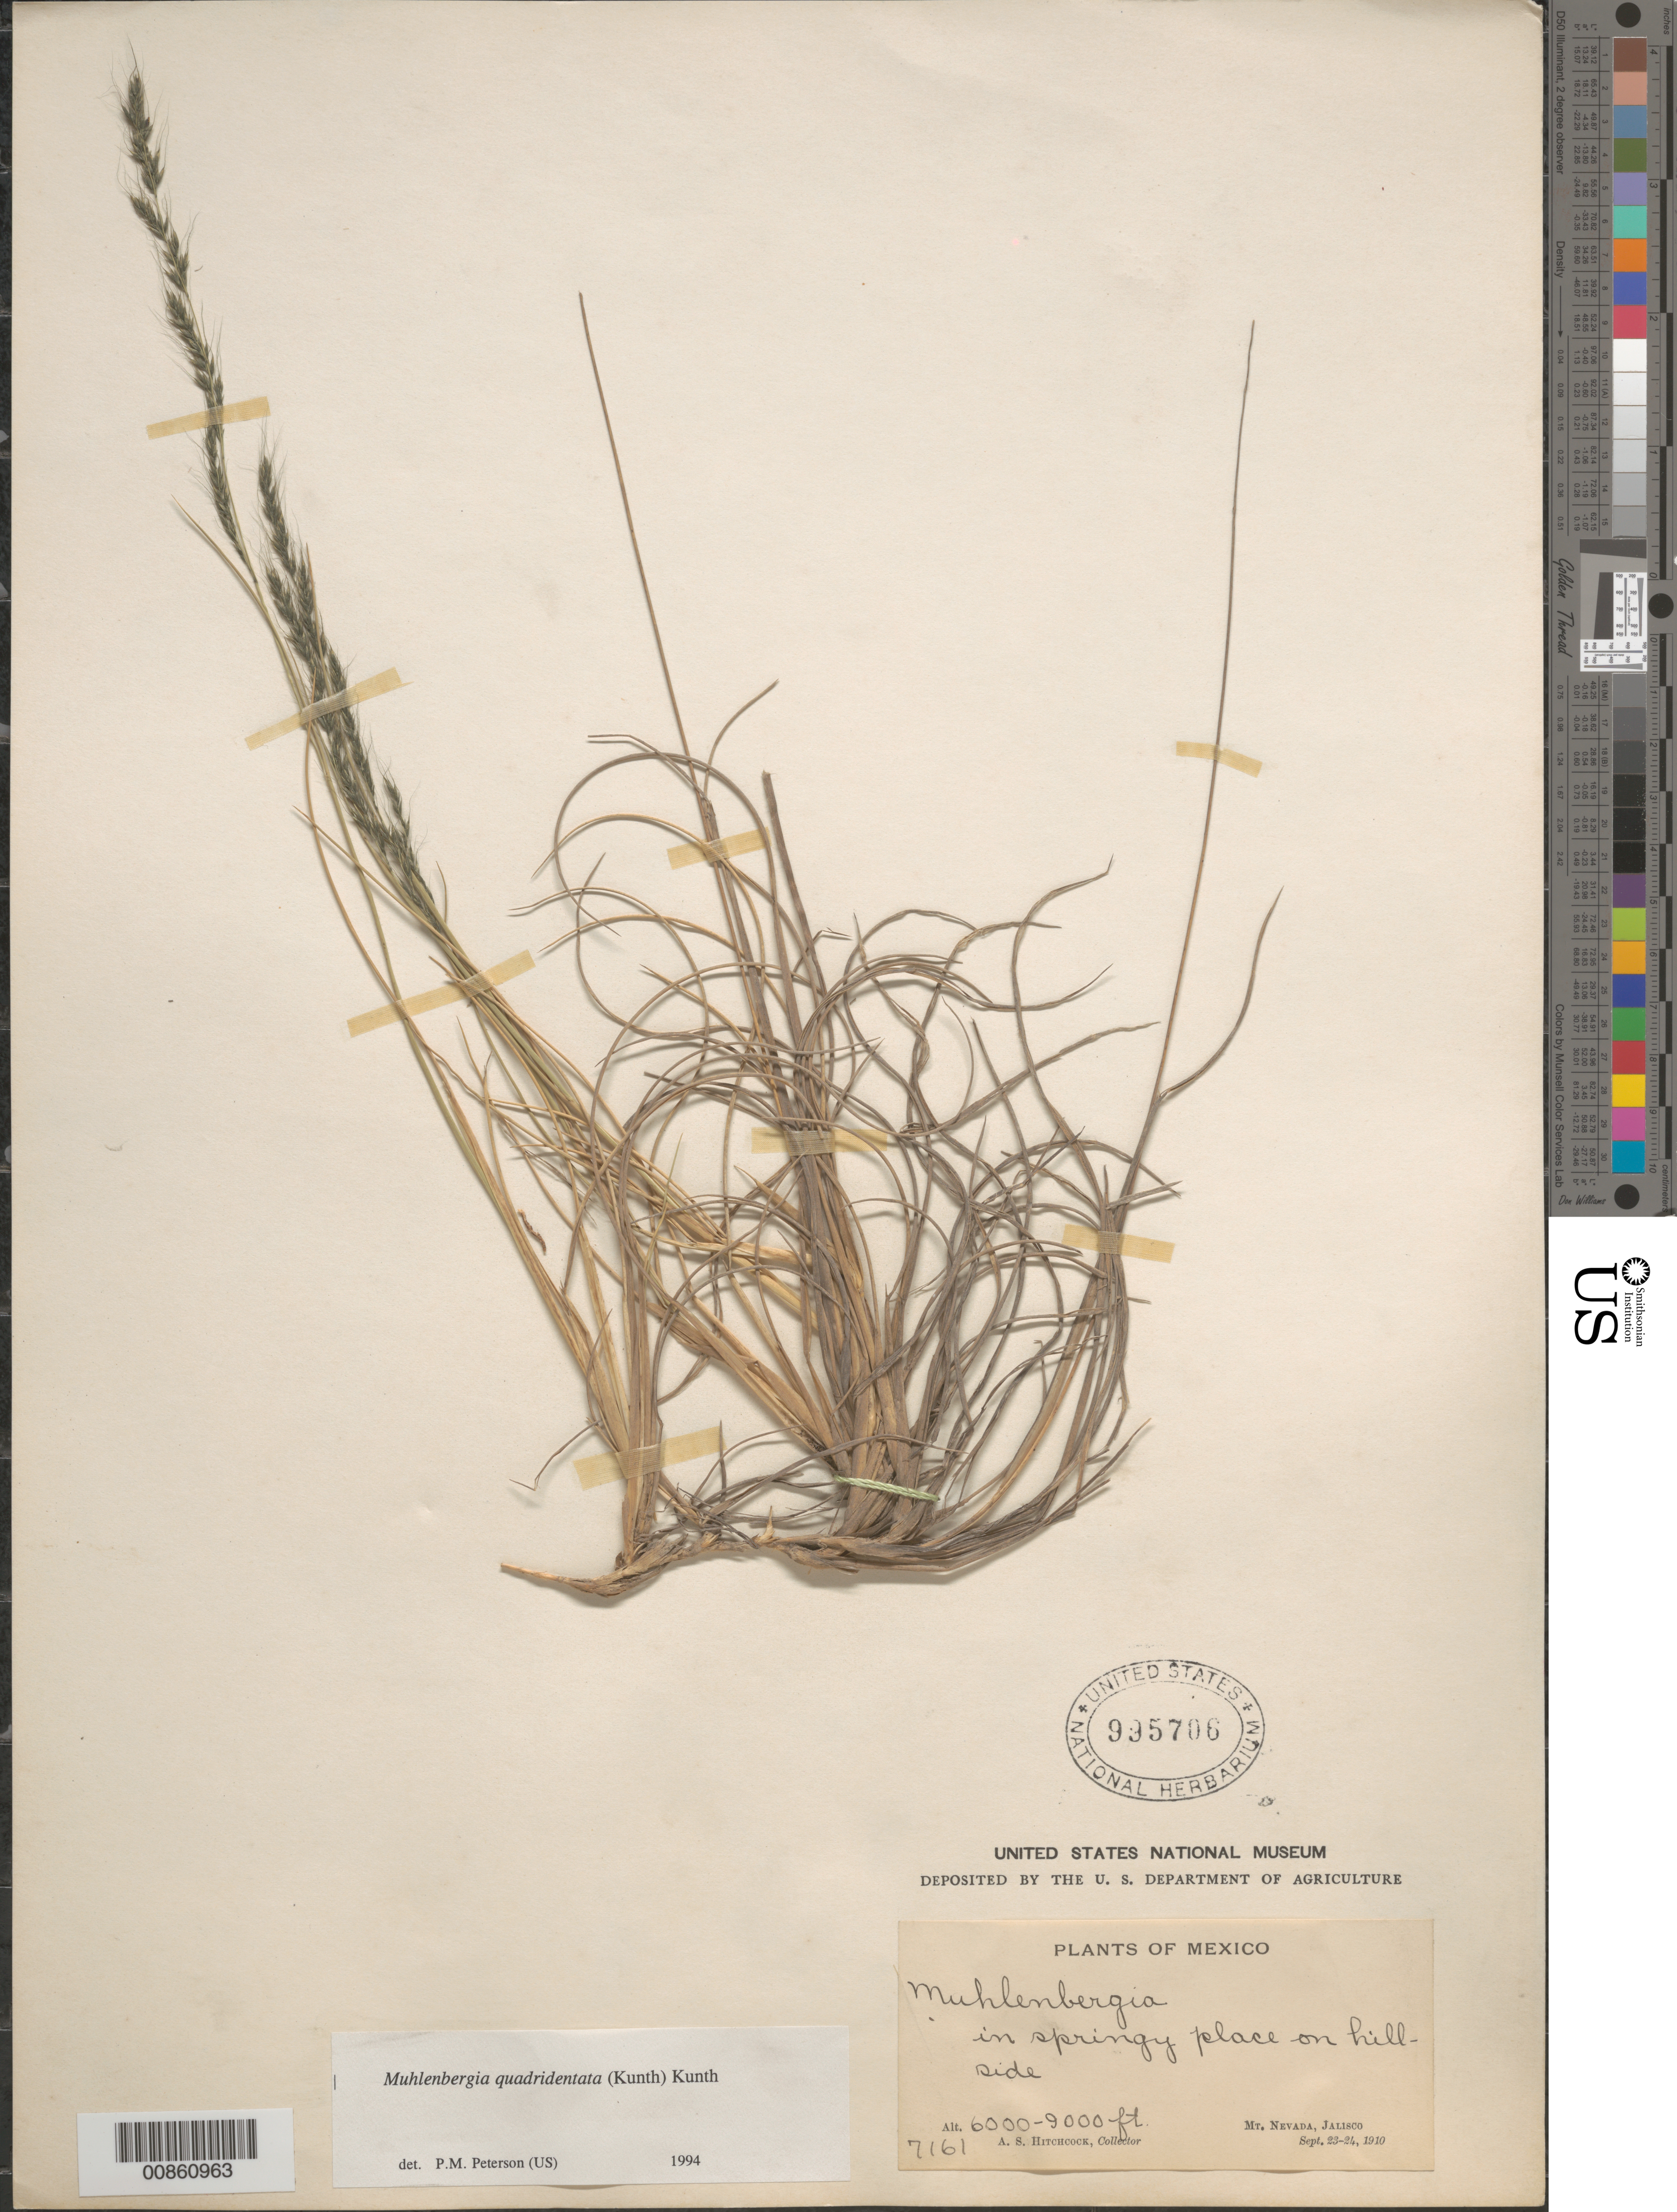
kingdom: Plantae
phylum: Tracheophyta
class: Liliopsida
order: Poales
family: Poaceae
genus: Muhlenbergia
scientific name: Muhlenbergia purpusii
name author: Mez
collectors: A. S. Hitchcock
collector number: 7161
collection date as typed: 23 Sep 1910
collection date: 1910-09-23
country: Mexico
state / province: Jalisco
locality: Nevado de Colima, Jal.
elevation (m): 2743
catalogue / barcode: US 995706